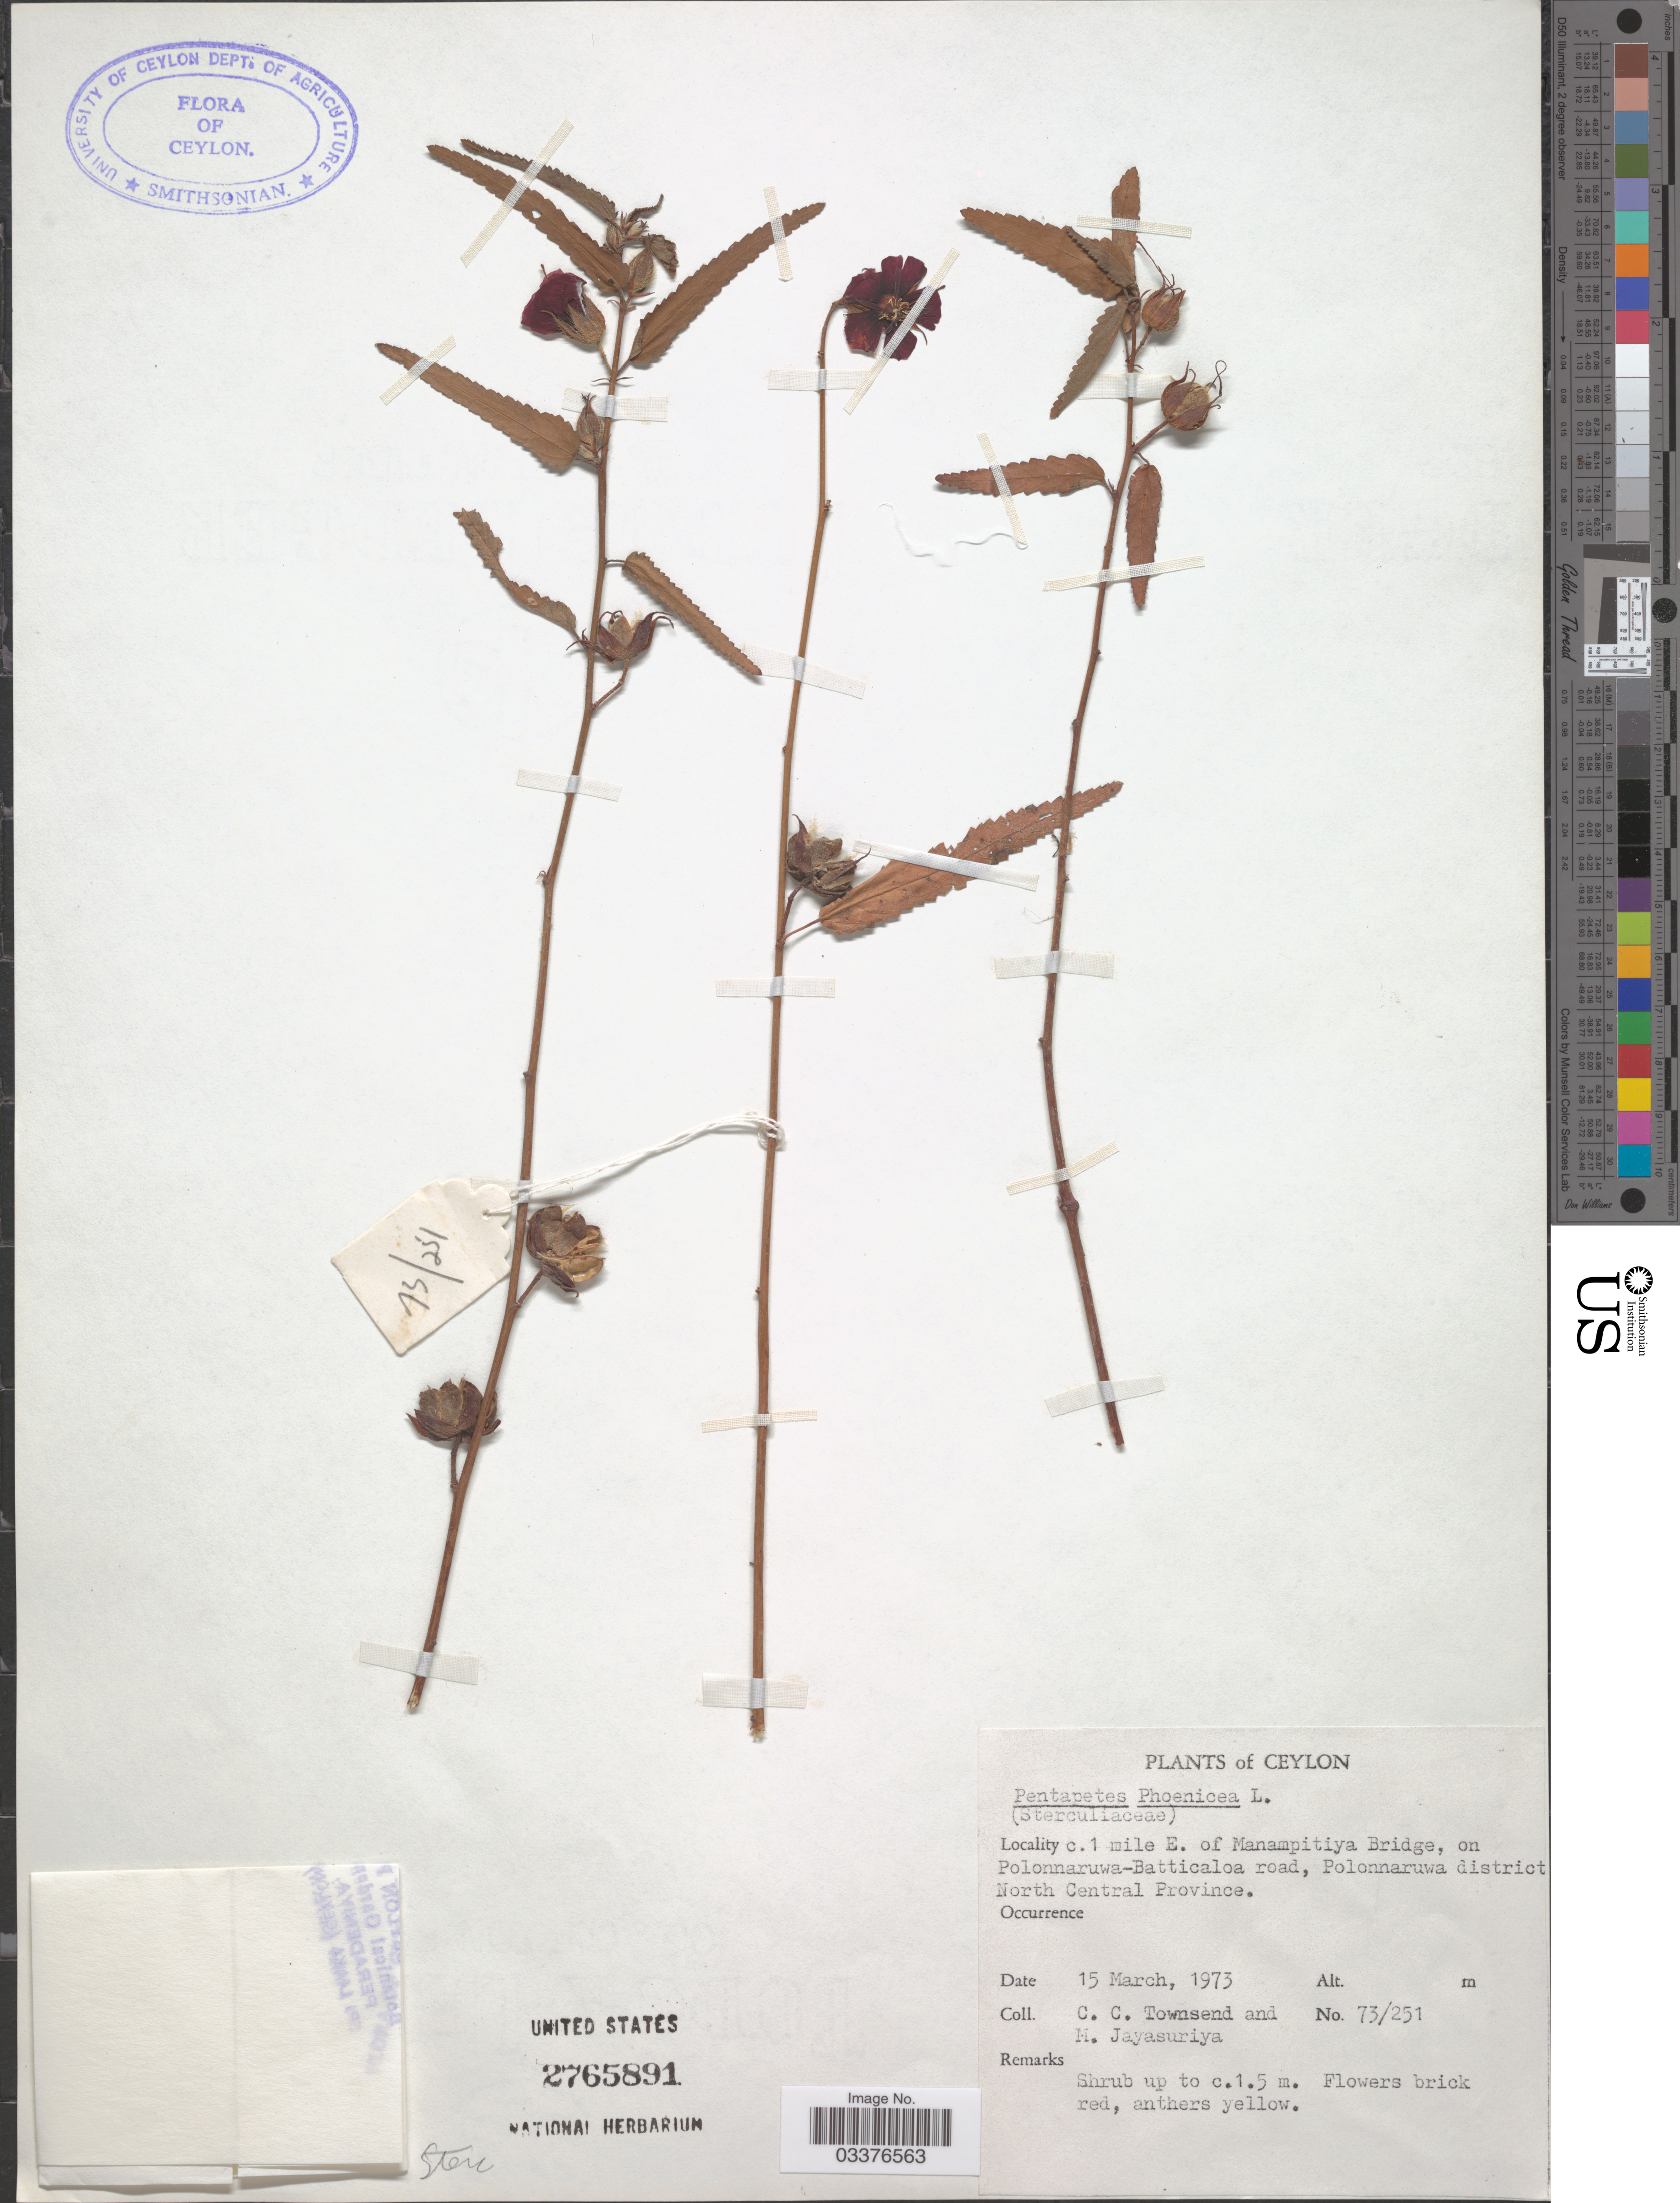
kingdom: Plantae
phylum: Tracheophyta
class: Magnoliopsida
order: Malvales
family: Malvaceae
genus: Pentapetes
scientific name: Pentapetes phoenicea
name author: L.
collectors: C. C. Townsend & M. Jayasuriya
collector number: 73/251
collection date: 1973-03-15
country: Sri Lanka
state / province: North Central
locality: Ceylon. C. 1 mile E. of Manampitiya Bridge, on Polonnaruwa-Batticola road, Polonnaruwa district.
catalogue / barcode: US 2765891